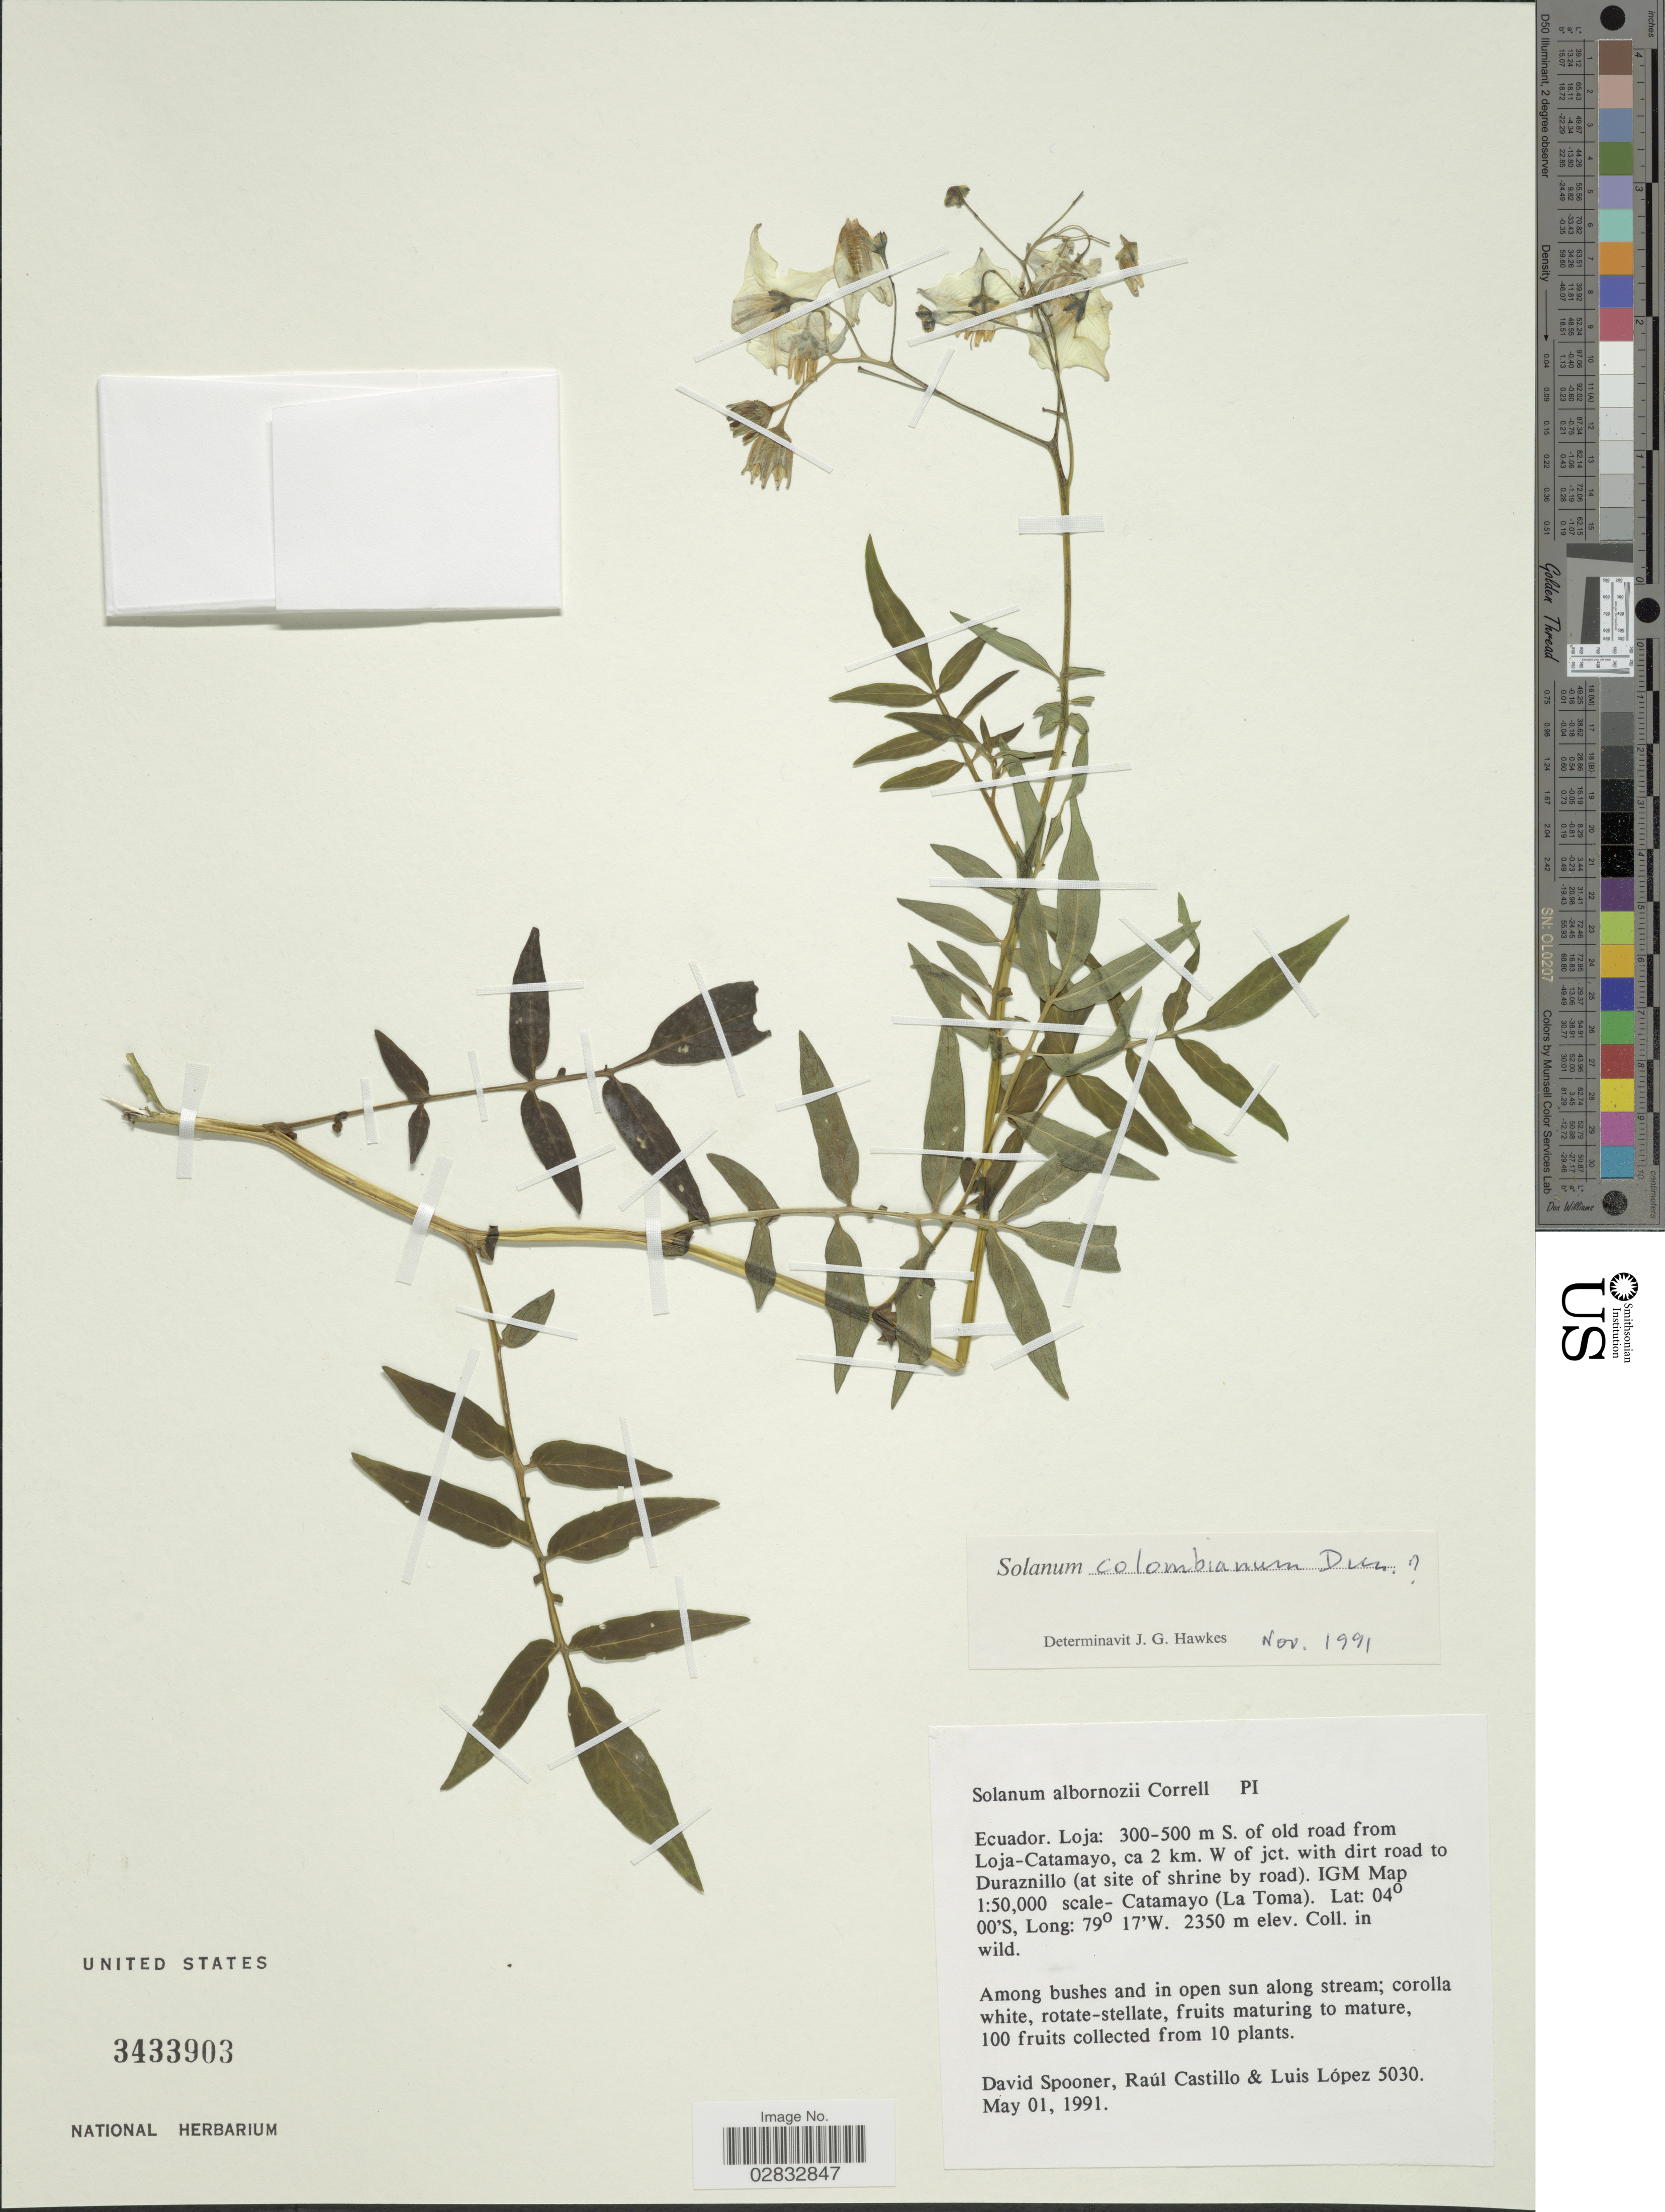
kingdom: Plantae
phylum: Tracheophyta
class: Magnoliopsida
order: Solanales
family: Solanaceae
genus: Solanum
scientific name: Solanum colombianum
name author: Dunal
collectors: D. Spooner, R. Castillo & L. López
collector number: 5030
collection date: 1991-05-01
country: Ecuador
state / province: Loja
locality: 300-500 m S. of old road from Loja-Catamoya, ca 2 km. W of jct. with dirt road to Duraznillo (at site of shrine by road). IGM Map 1:50,000 scale-Catamayo (La Toma).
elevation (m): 2350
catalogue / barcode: US 3433903